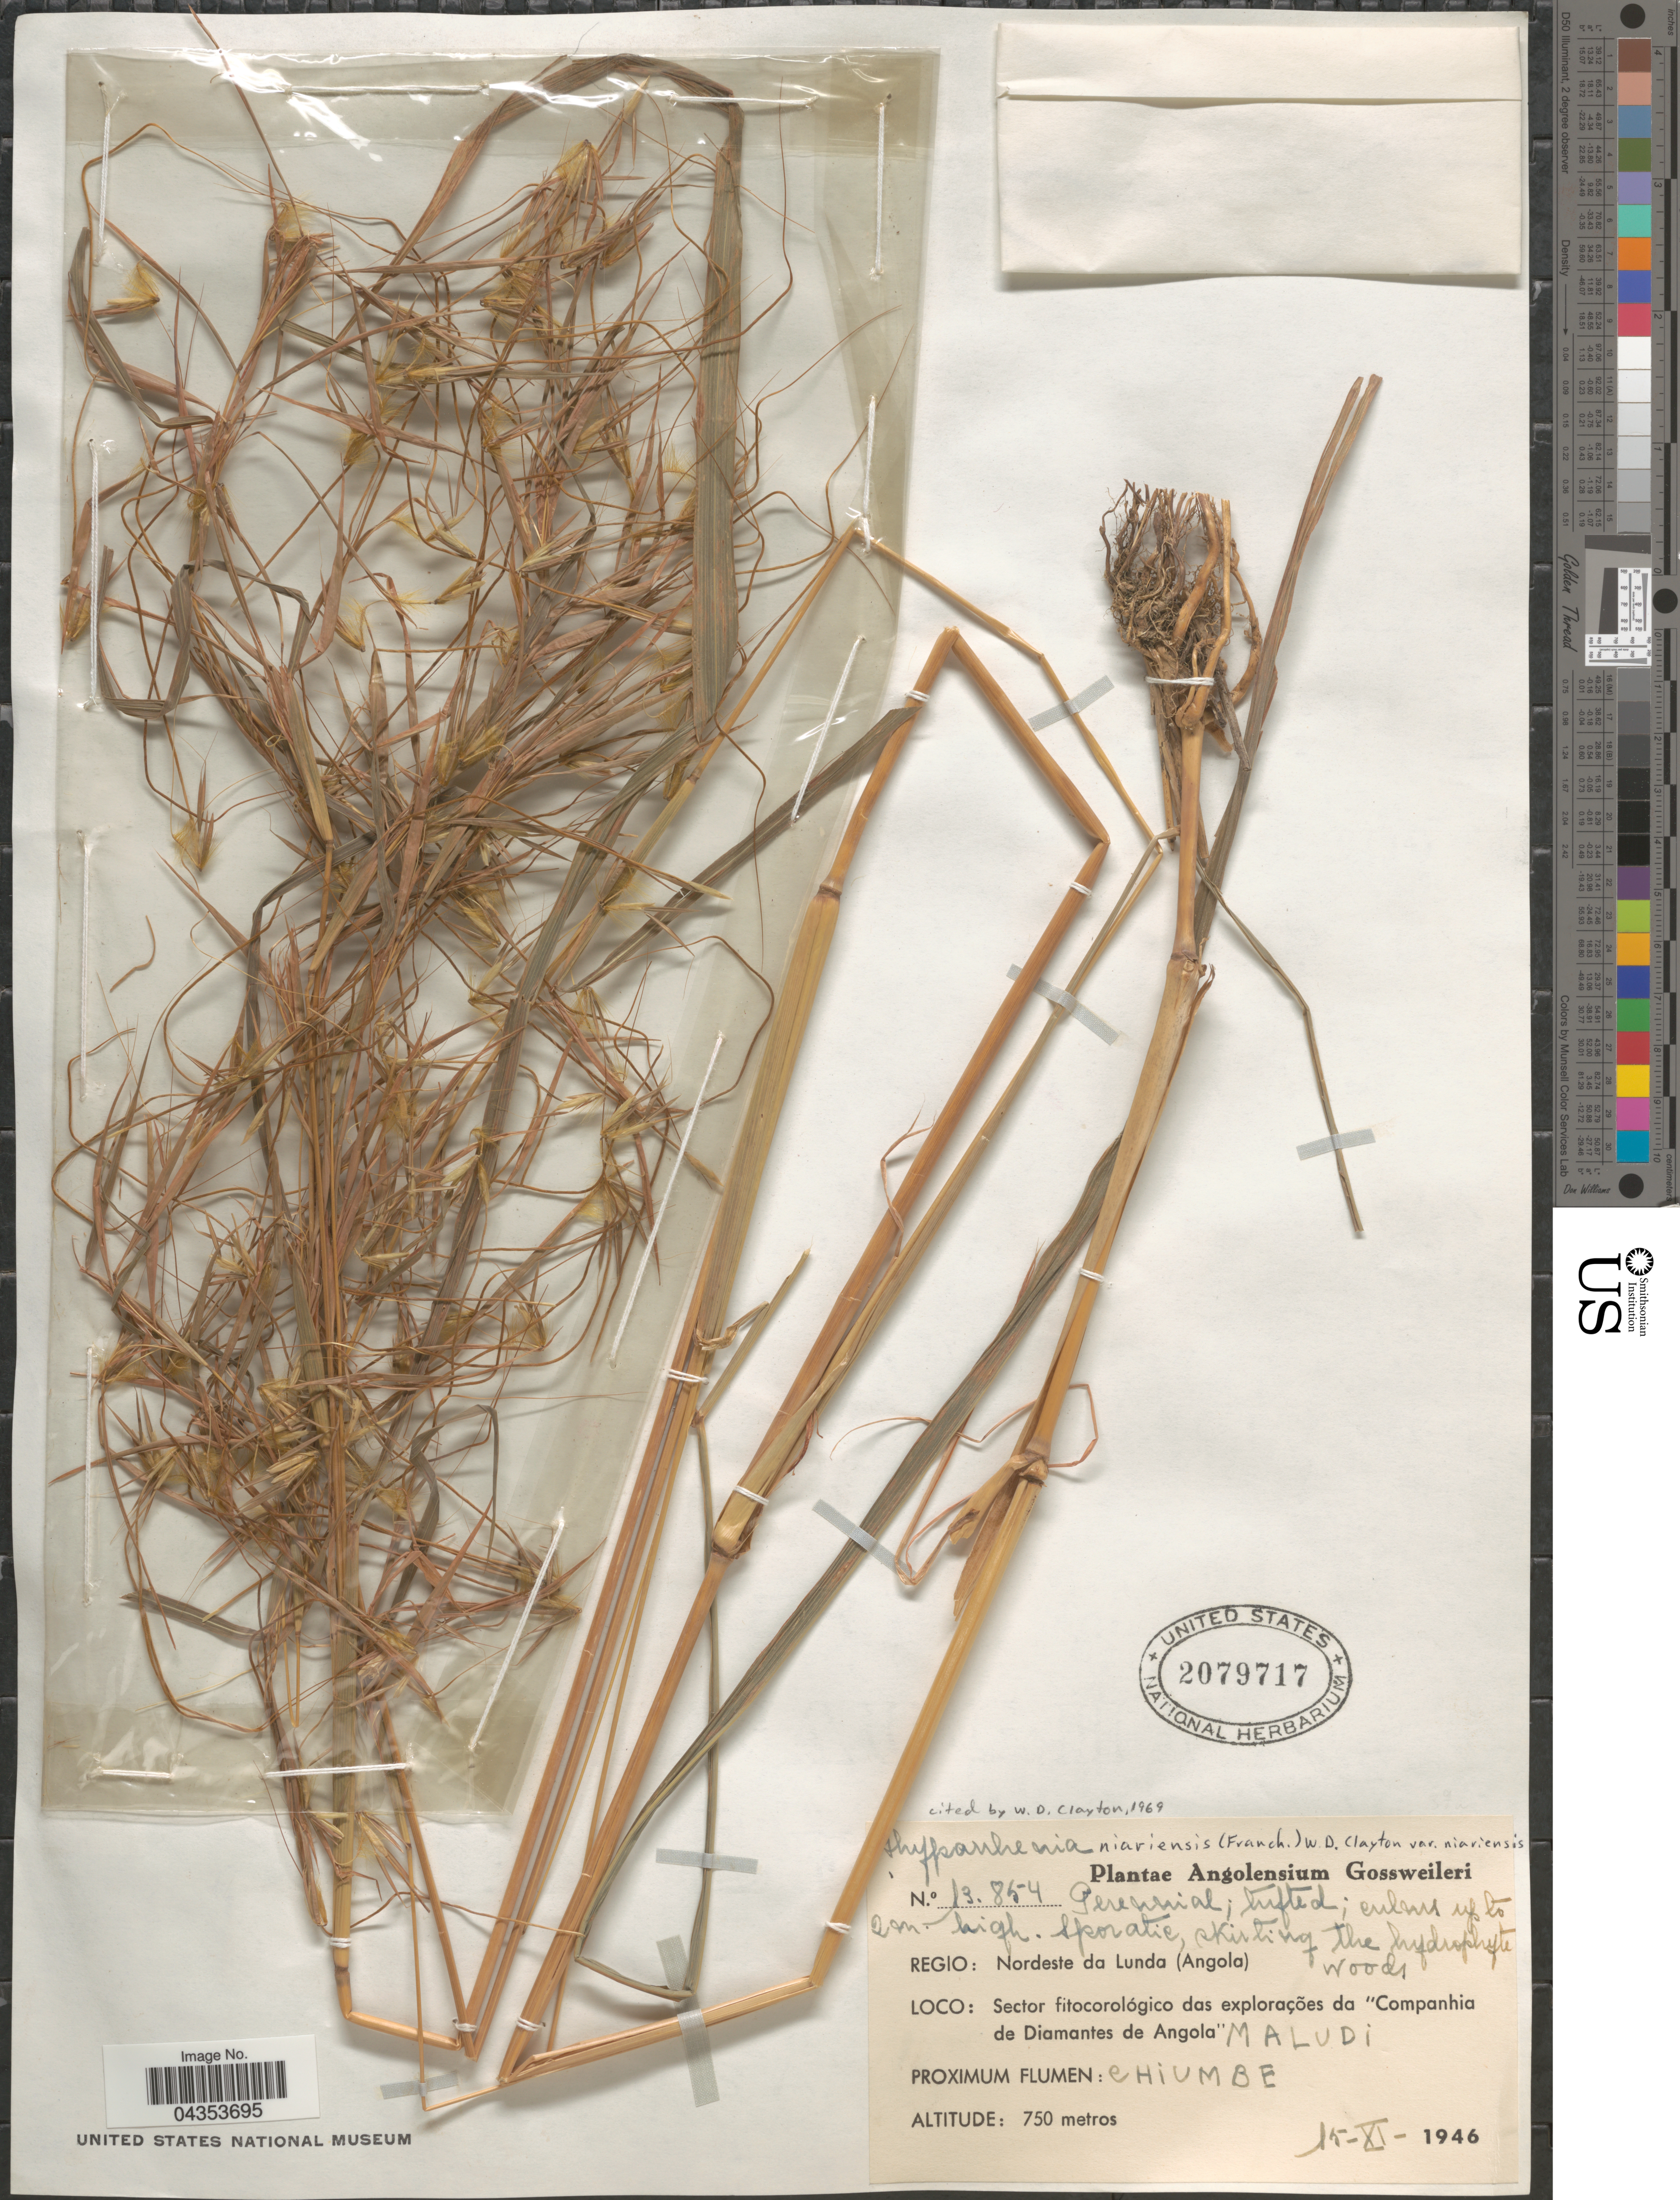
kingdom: Plantae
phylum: Tracheophyta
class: Liliopsida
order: Poales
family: Poaceae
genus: Hyparrhenia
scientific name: Hyparrhenia niariensis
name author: (Franch.) Clayton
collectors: -. Gossweiler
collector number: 13854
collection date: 1946-11-15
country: Angola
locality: Regio: Nordeste da Lunda. Sector fitocorológico das explorações da "Companhia de Diamantes de Angola" Maludi. Proximum Flumen: Chiumbe.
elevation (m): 750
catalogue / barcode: US 2079717